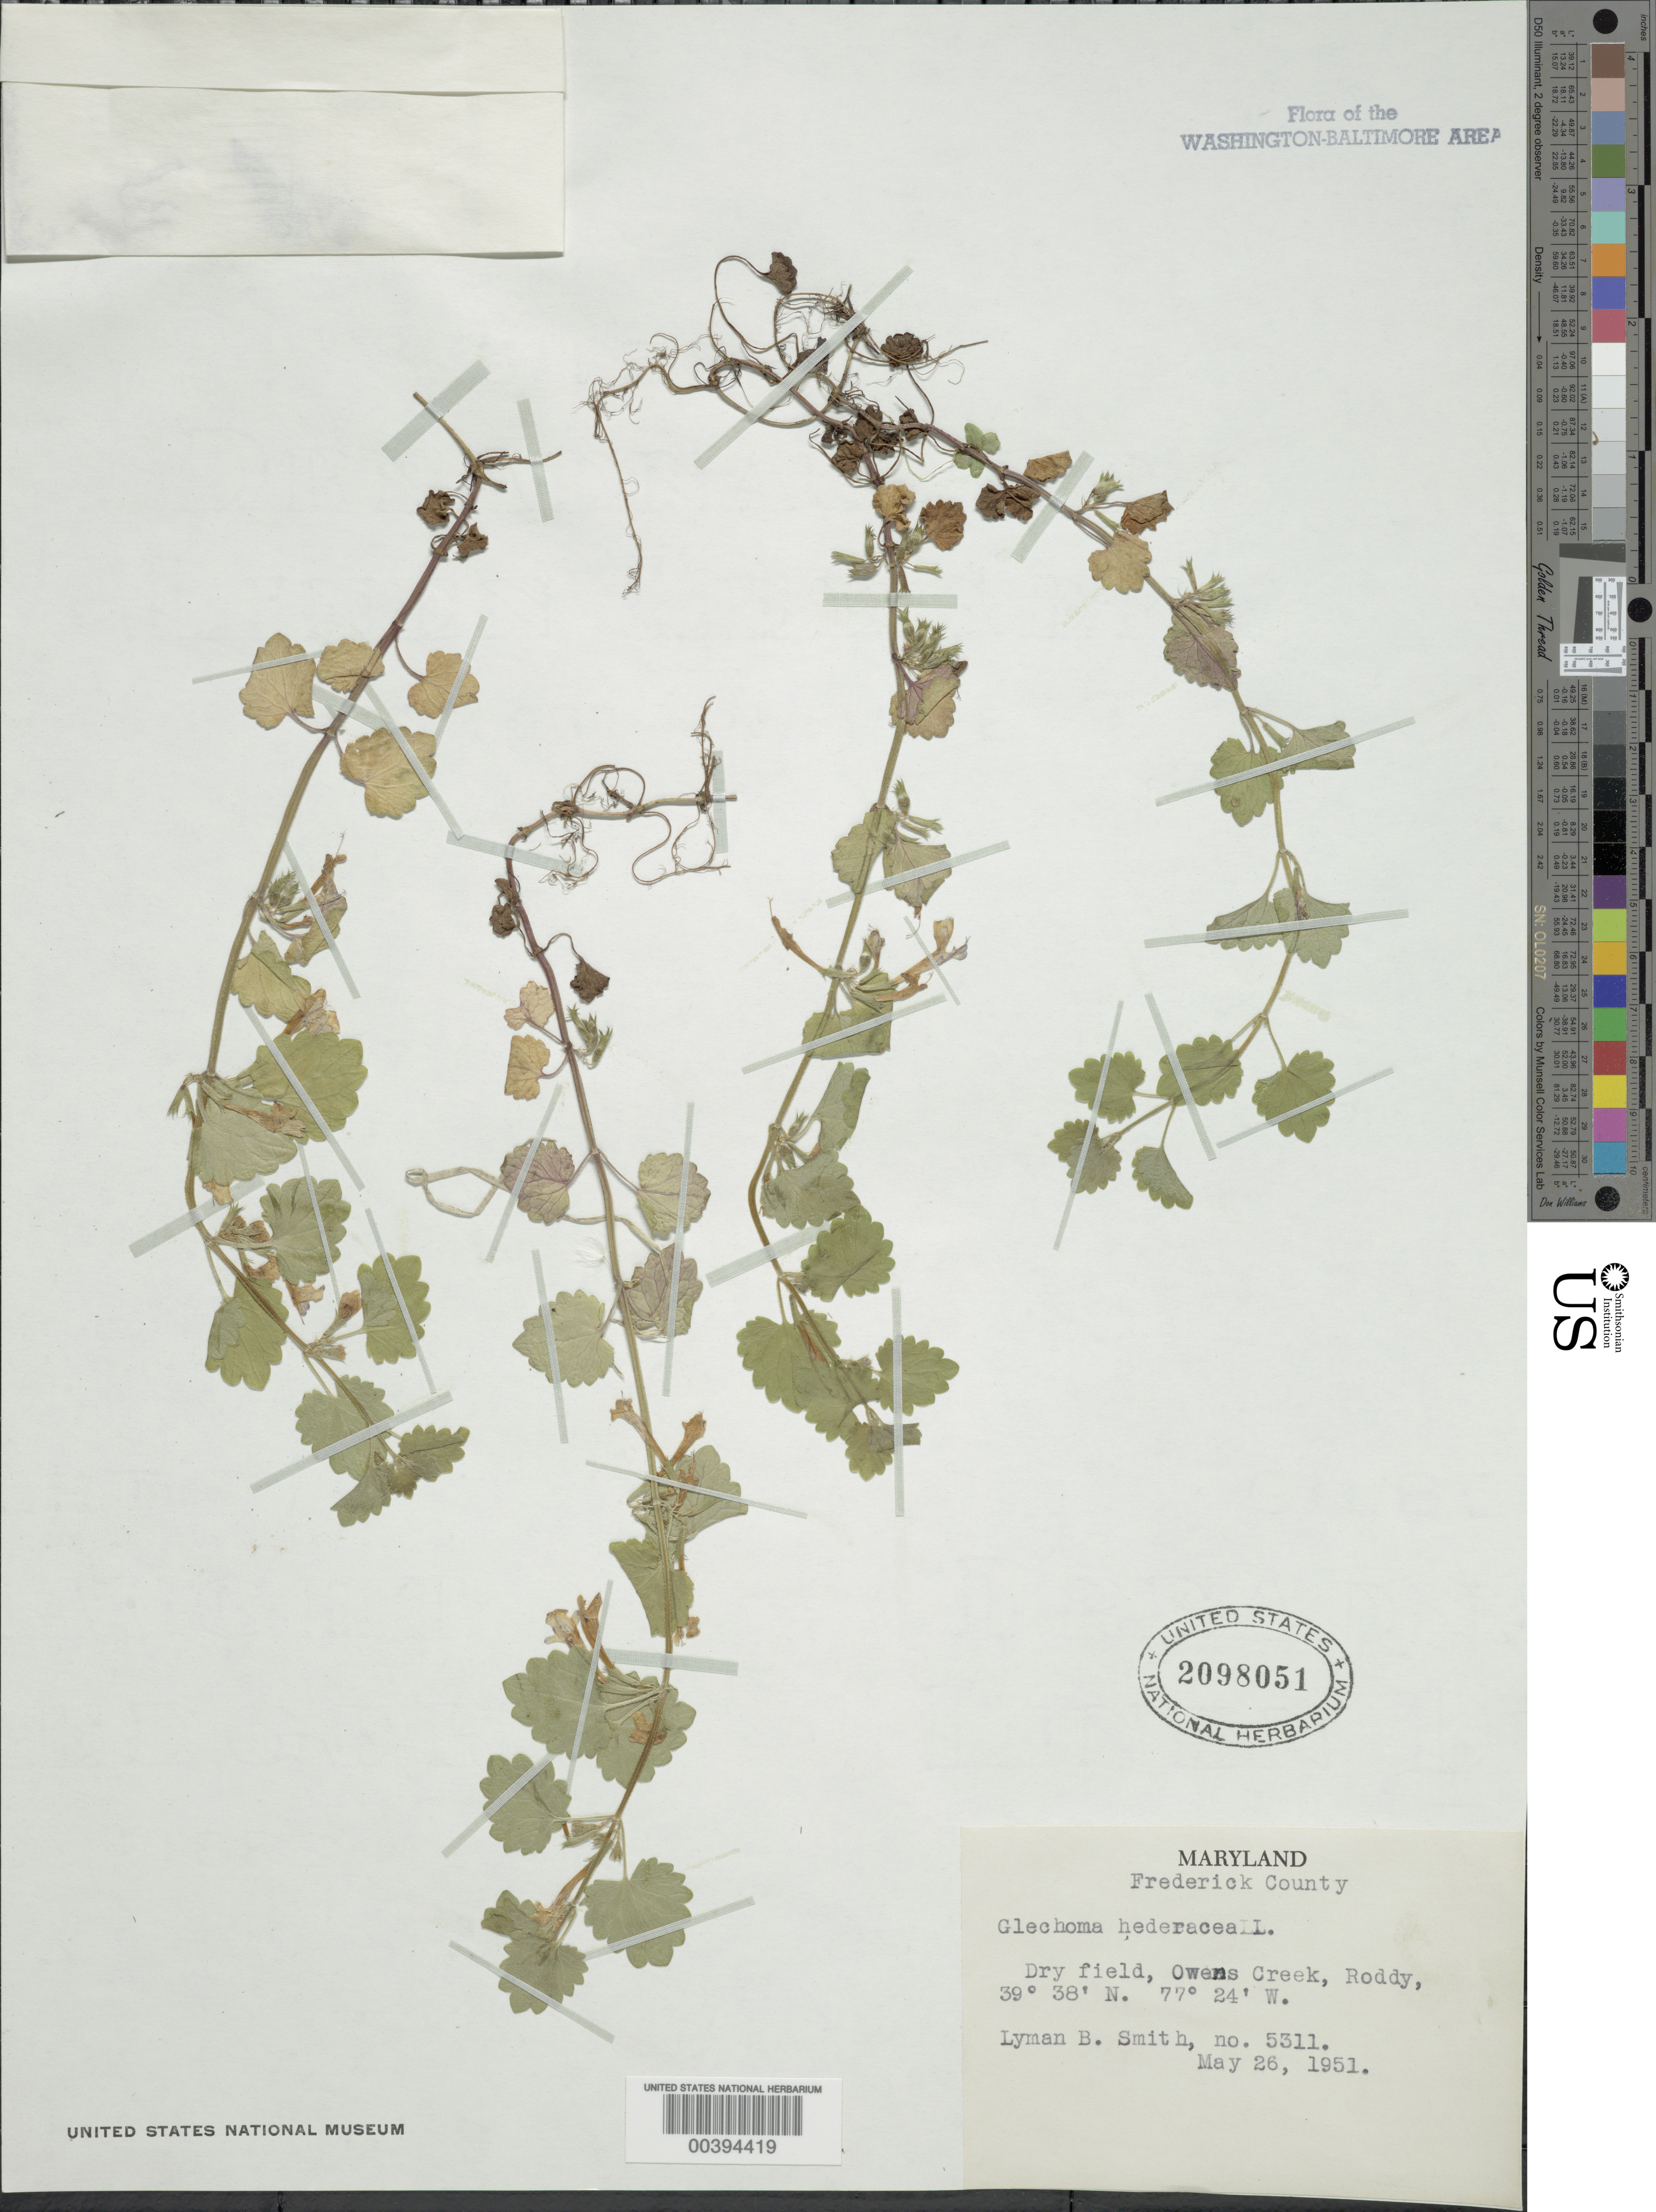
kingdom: Plantae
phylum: Tracheophyta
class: Magnoliopsida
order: Lamiales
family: Lamiaceae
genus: Glechoma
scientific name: Glechoma hederacea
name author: L.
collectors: L. Smith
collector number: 5311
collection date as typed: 26 May 1951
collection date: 1951-05-26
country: United States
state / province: Maryland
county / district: Frederick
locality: Owens Creek, Roddy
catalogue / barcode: US 2908051